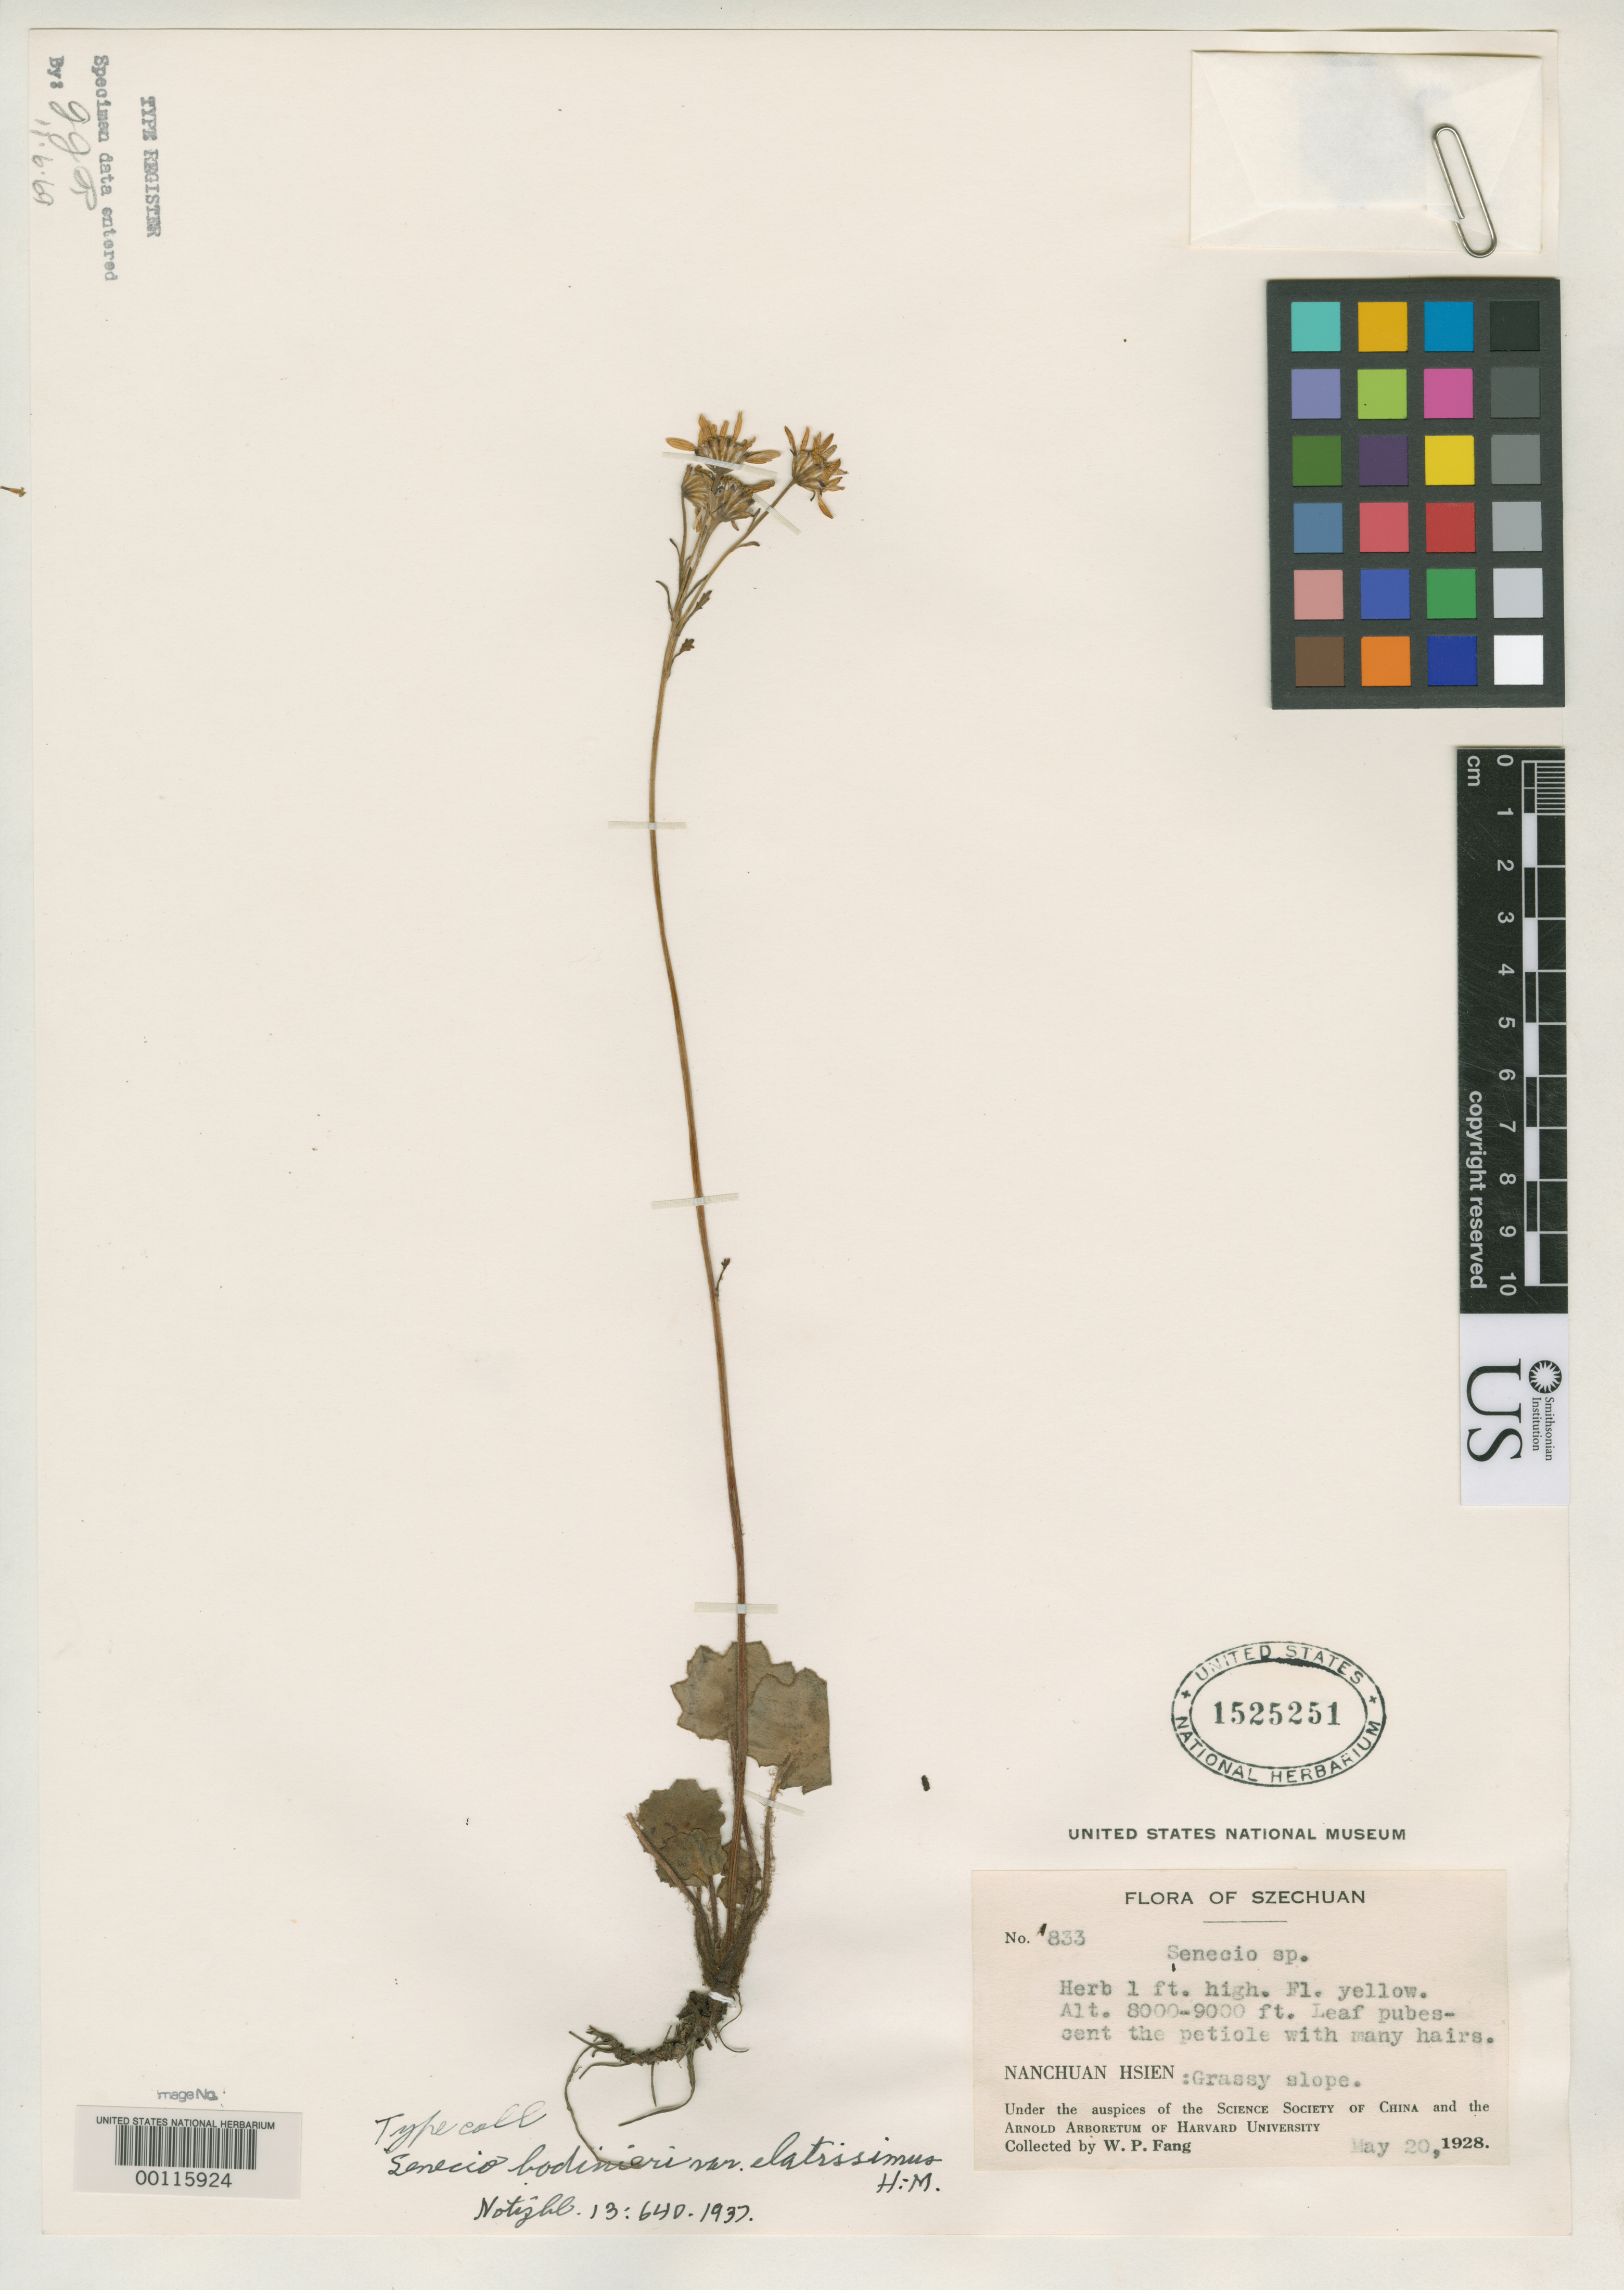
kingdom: Plantae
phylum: Tracheophyta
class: Magnoliopsida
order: Asterales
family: Asteraceae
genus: Senecio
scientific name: Senecio bodinieri var. elatissimus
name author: Hand.-Mazz.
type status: Isotype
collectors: W. P. Fang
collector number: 833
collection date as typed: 20 May 1928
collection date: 1928-05-20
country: China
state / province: Sichuan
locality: Nanchuan Hsien.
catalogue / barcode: US 1525251